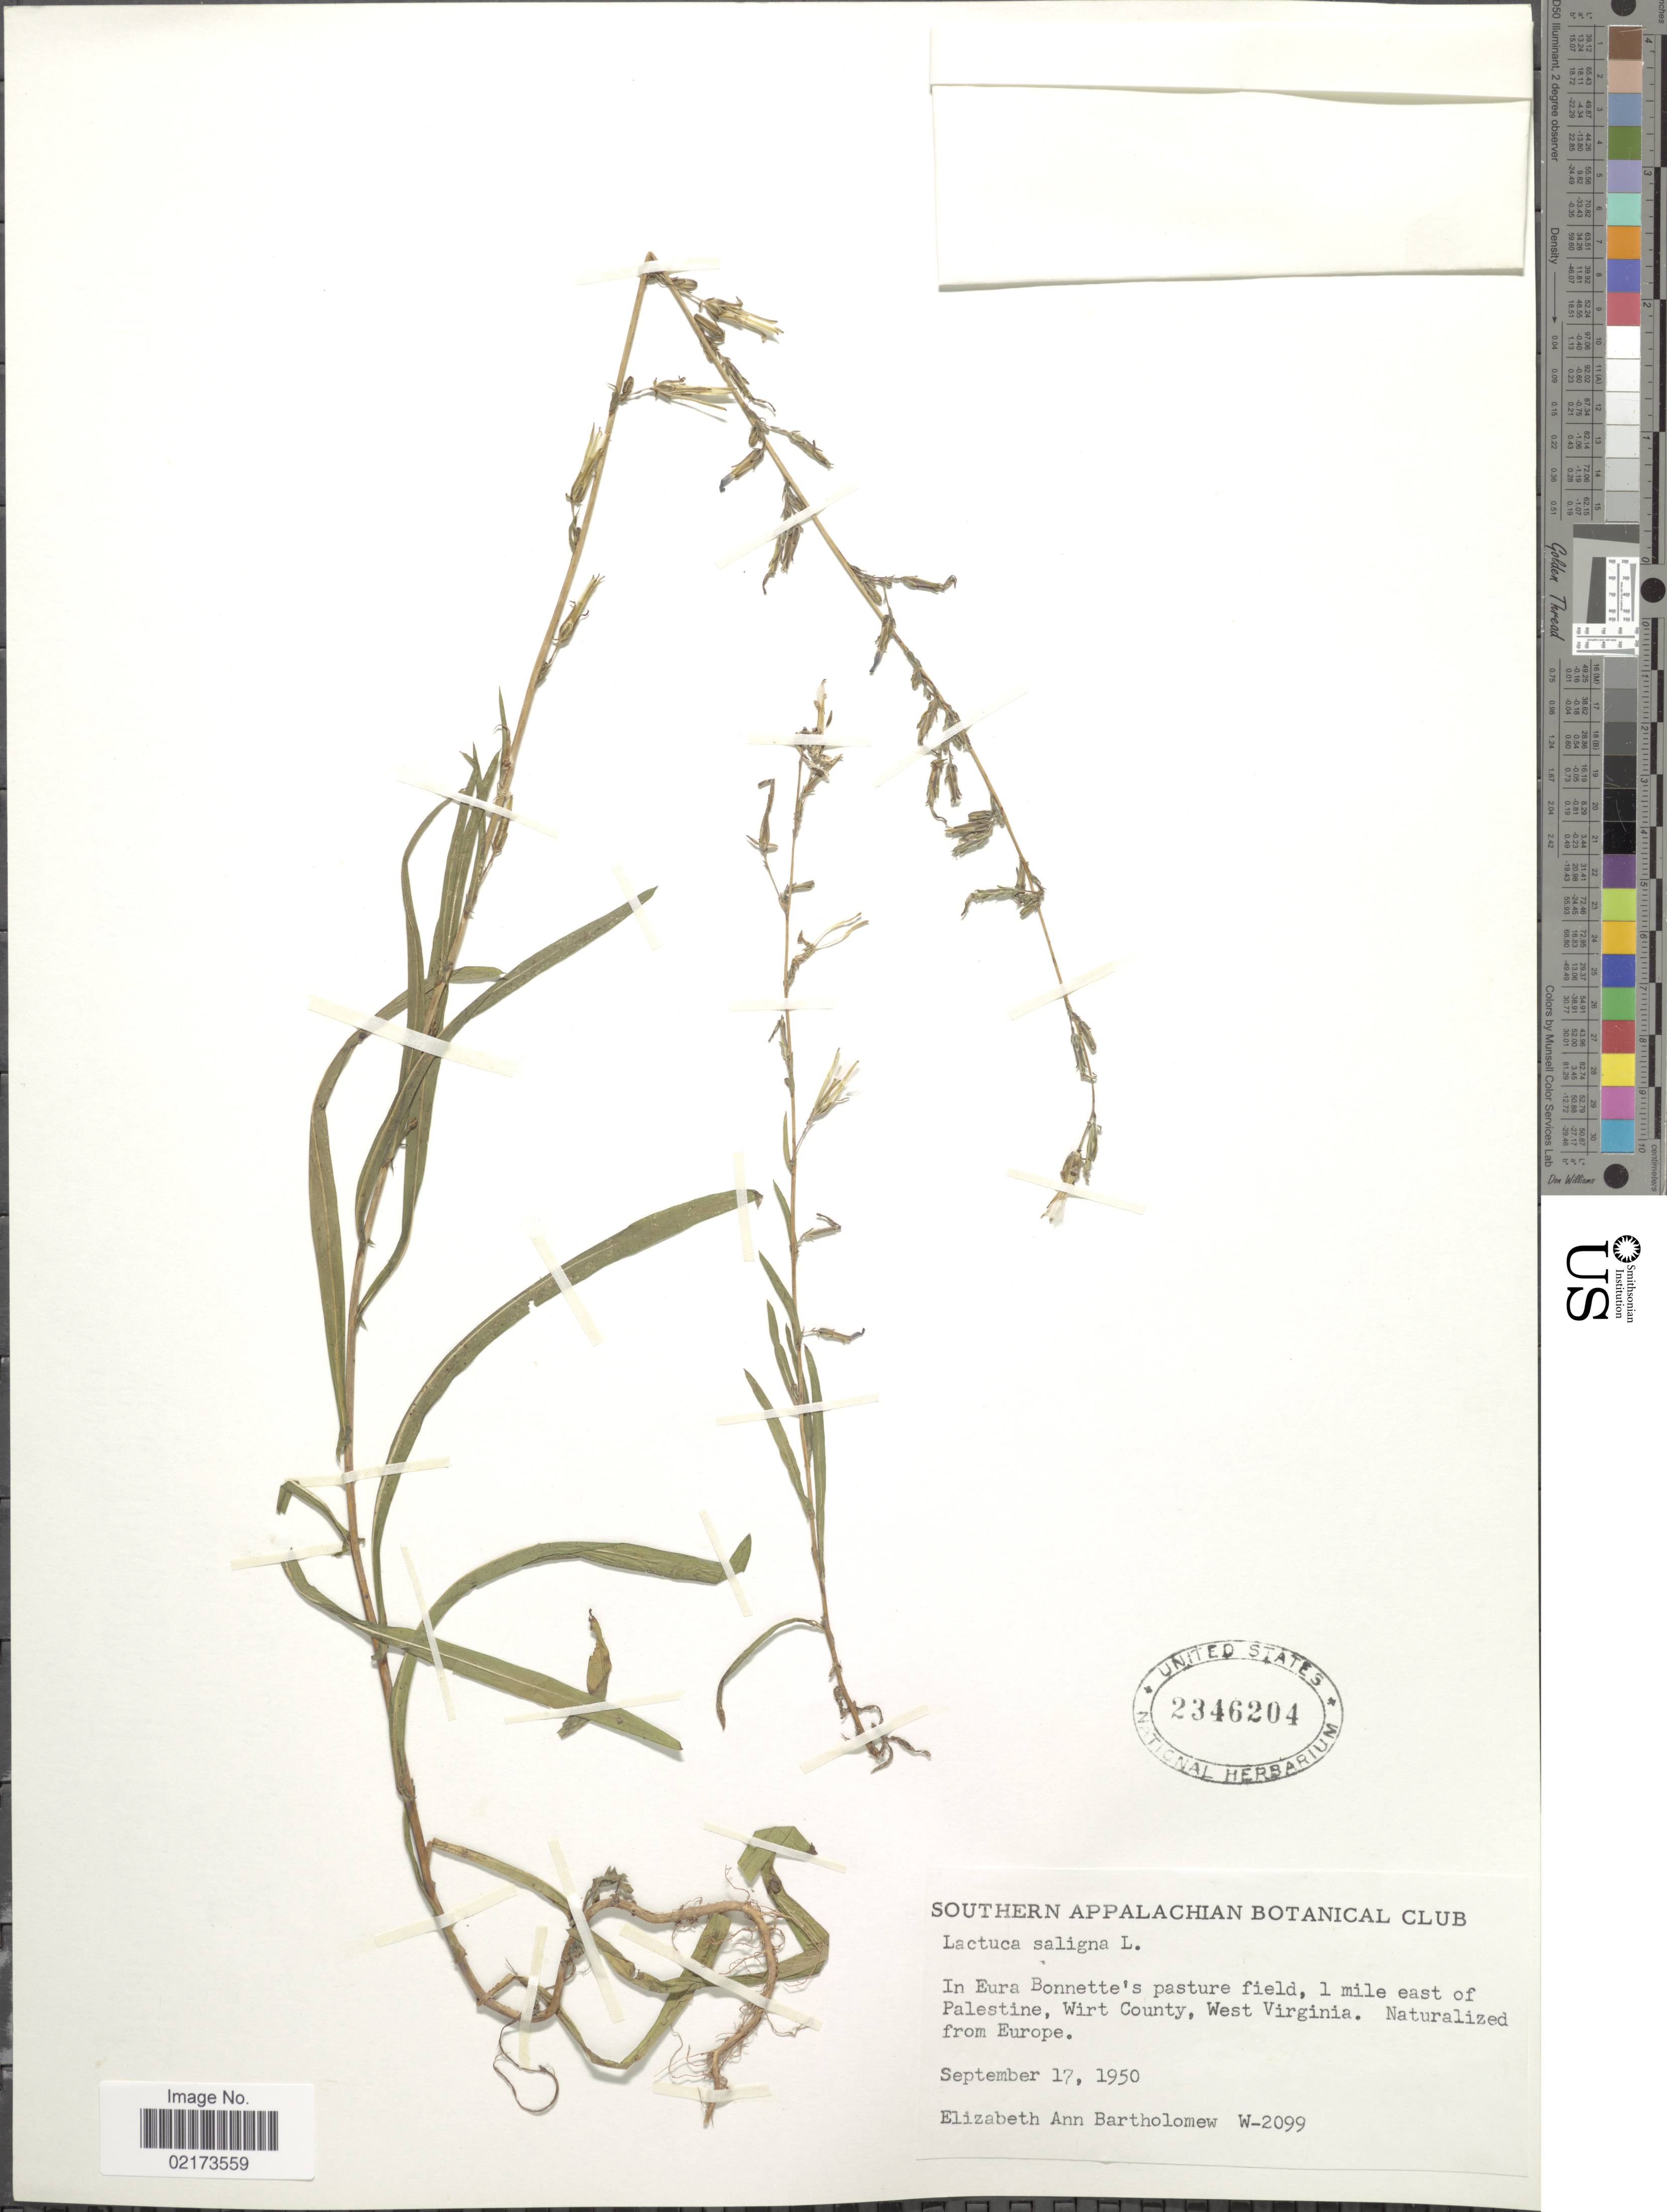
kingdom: Plantae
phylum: Tracheophyta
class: Magnoliopsida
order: Asterales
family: Asteraceae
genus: Lactuca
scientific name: Lactuca saligna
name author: L.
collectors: E. Bartholomew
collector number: W-2099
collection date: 1950-09-17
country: United States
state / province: West Virginia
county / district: Wirt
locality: Eura Bonnette's pasture field, 1 miles east of Palestine, Wirt County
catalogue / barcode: US 2346204